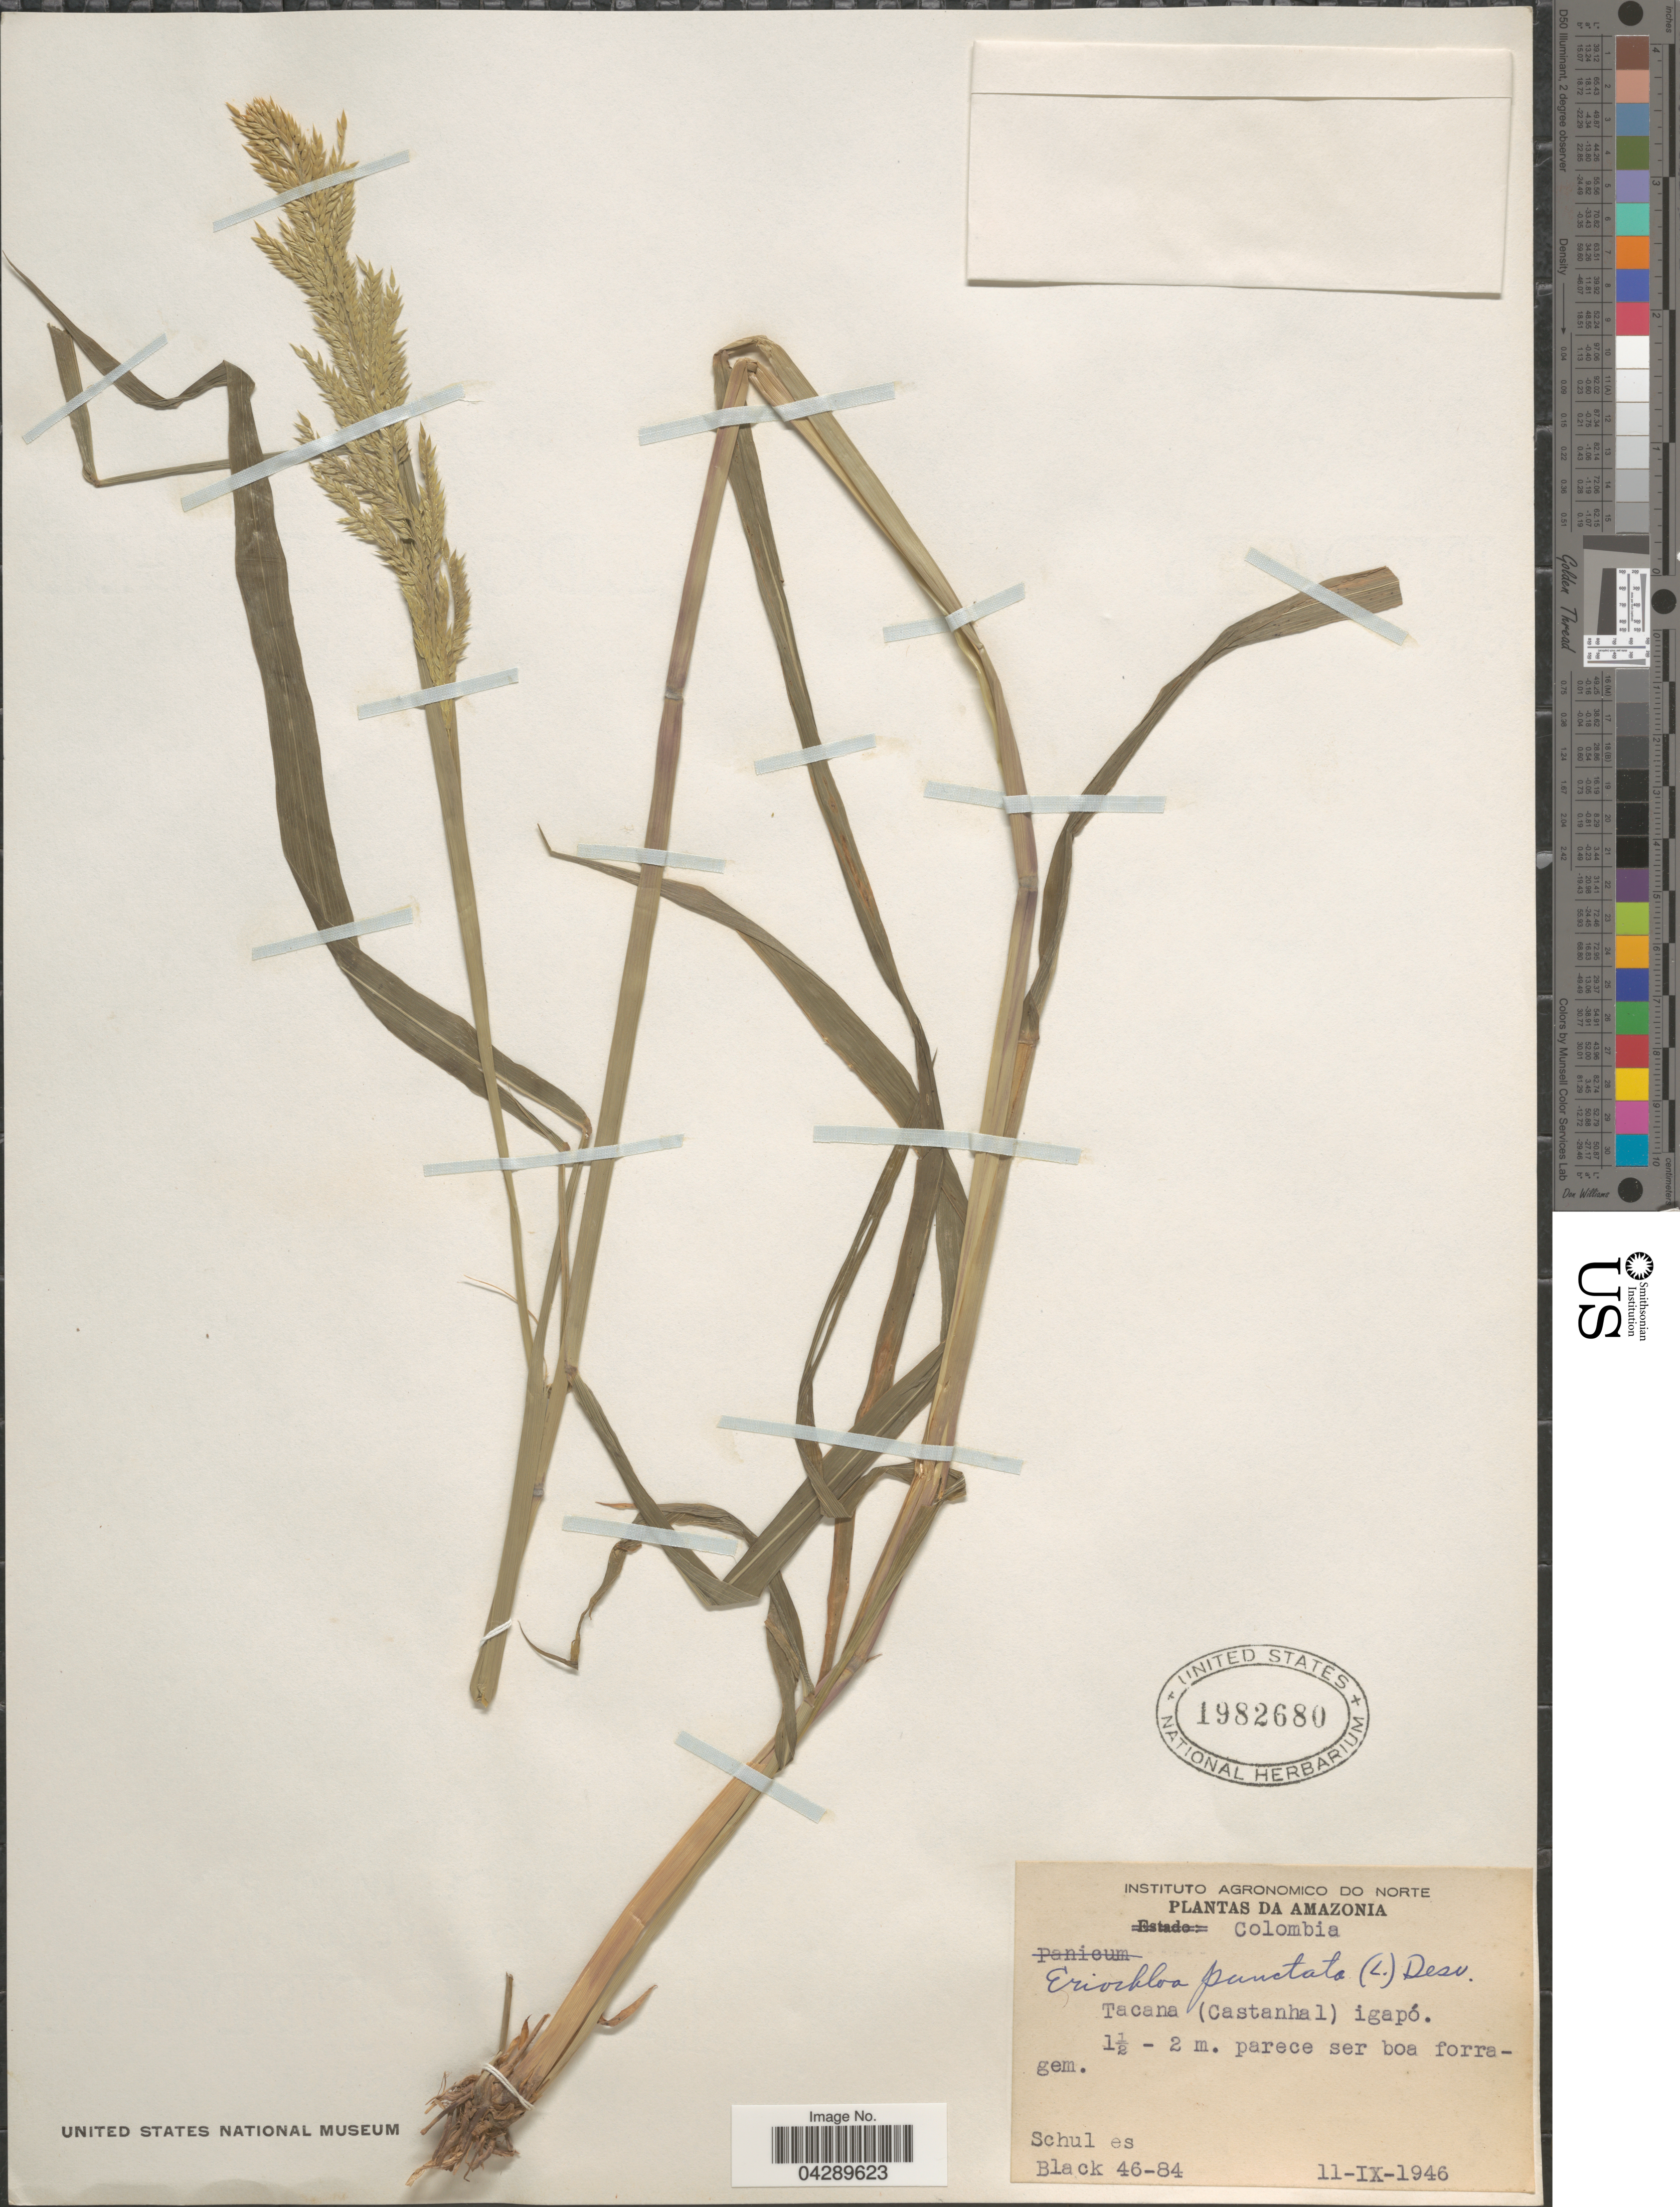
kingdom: Plantae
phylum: Tracheophyta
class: Liliopsida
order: Poales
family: Poaceae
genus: Eriochloa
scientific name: Eriochloa punctata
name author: (L.) Desv. ex Ham.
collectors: -- Schultes & -- Black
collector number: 46-84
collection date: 1946-09-11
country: Colombia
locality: Amazonia. Tacana (Castanhal) igapó.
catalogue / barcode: US 1982680